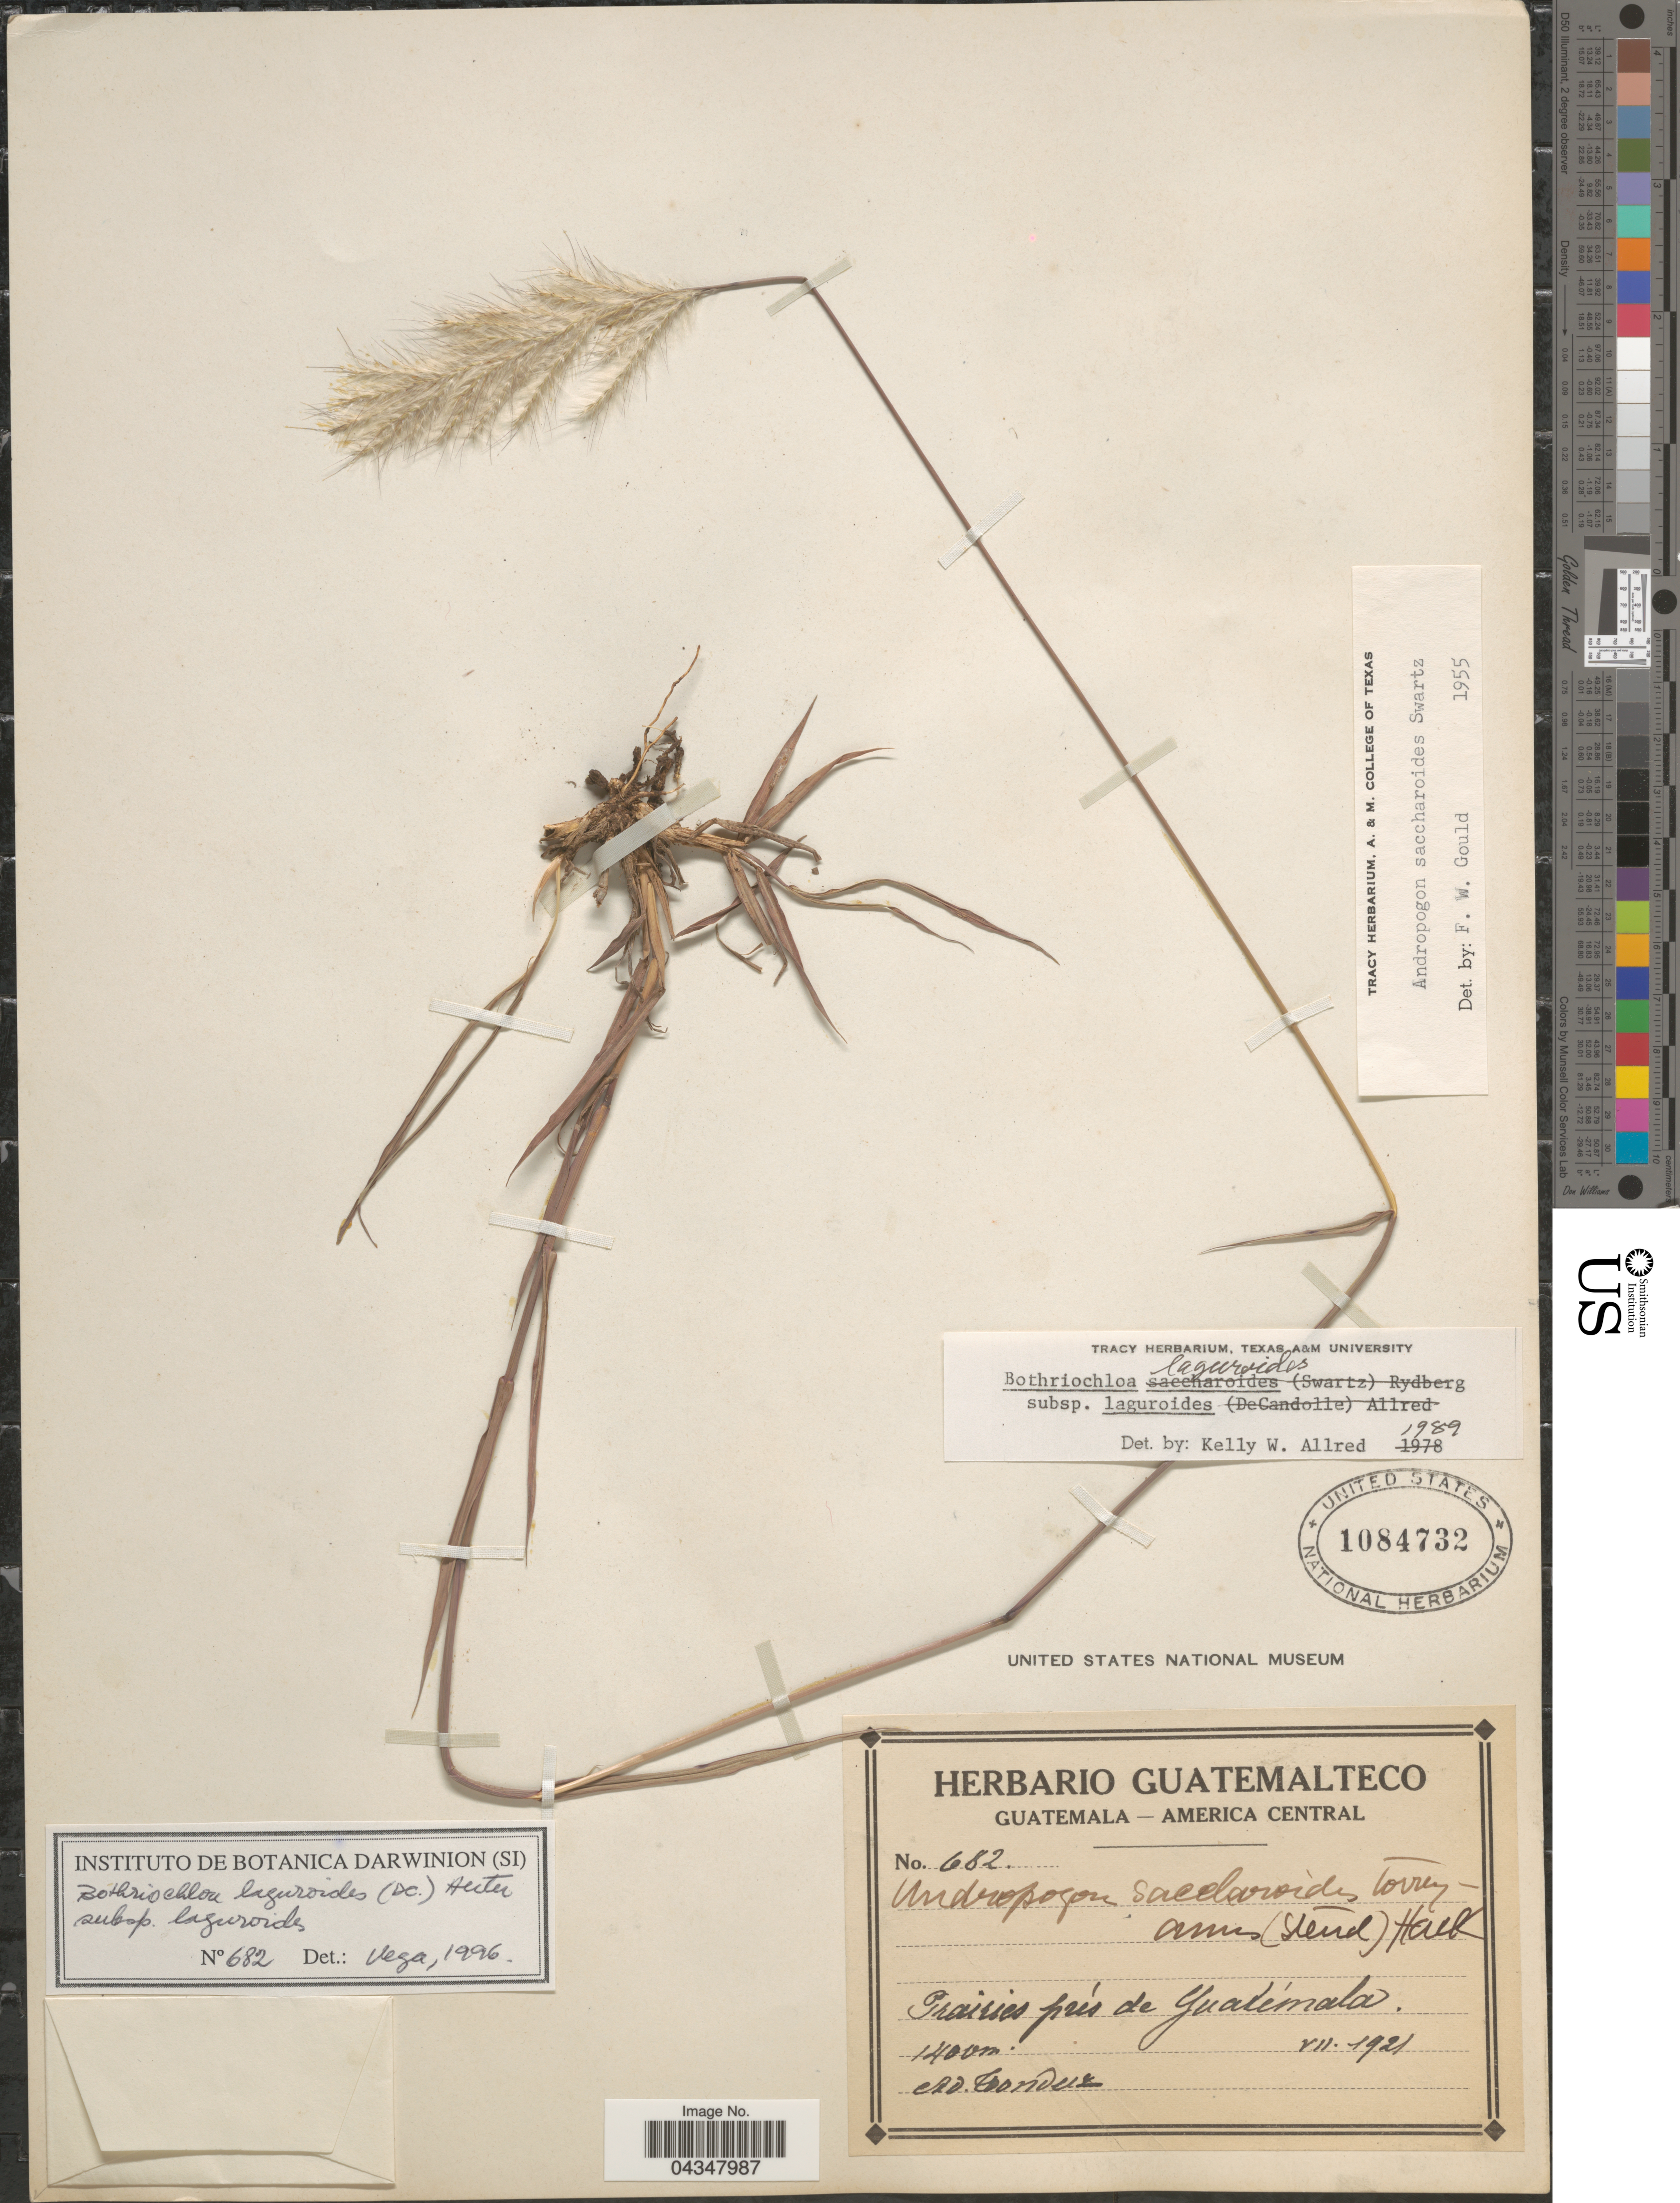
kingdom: Plantae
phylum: Tracheophyta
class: Liliopsida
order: Poales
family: Poaceae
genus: Bothriochloa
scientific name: Bothriochloa laguroides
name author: (DC.) Herter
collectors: A. Tonduz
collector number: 682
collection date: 1921-07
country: Guatemala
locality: Prairies près de Guatémala.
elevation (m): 1400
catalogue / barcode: US 1084732